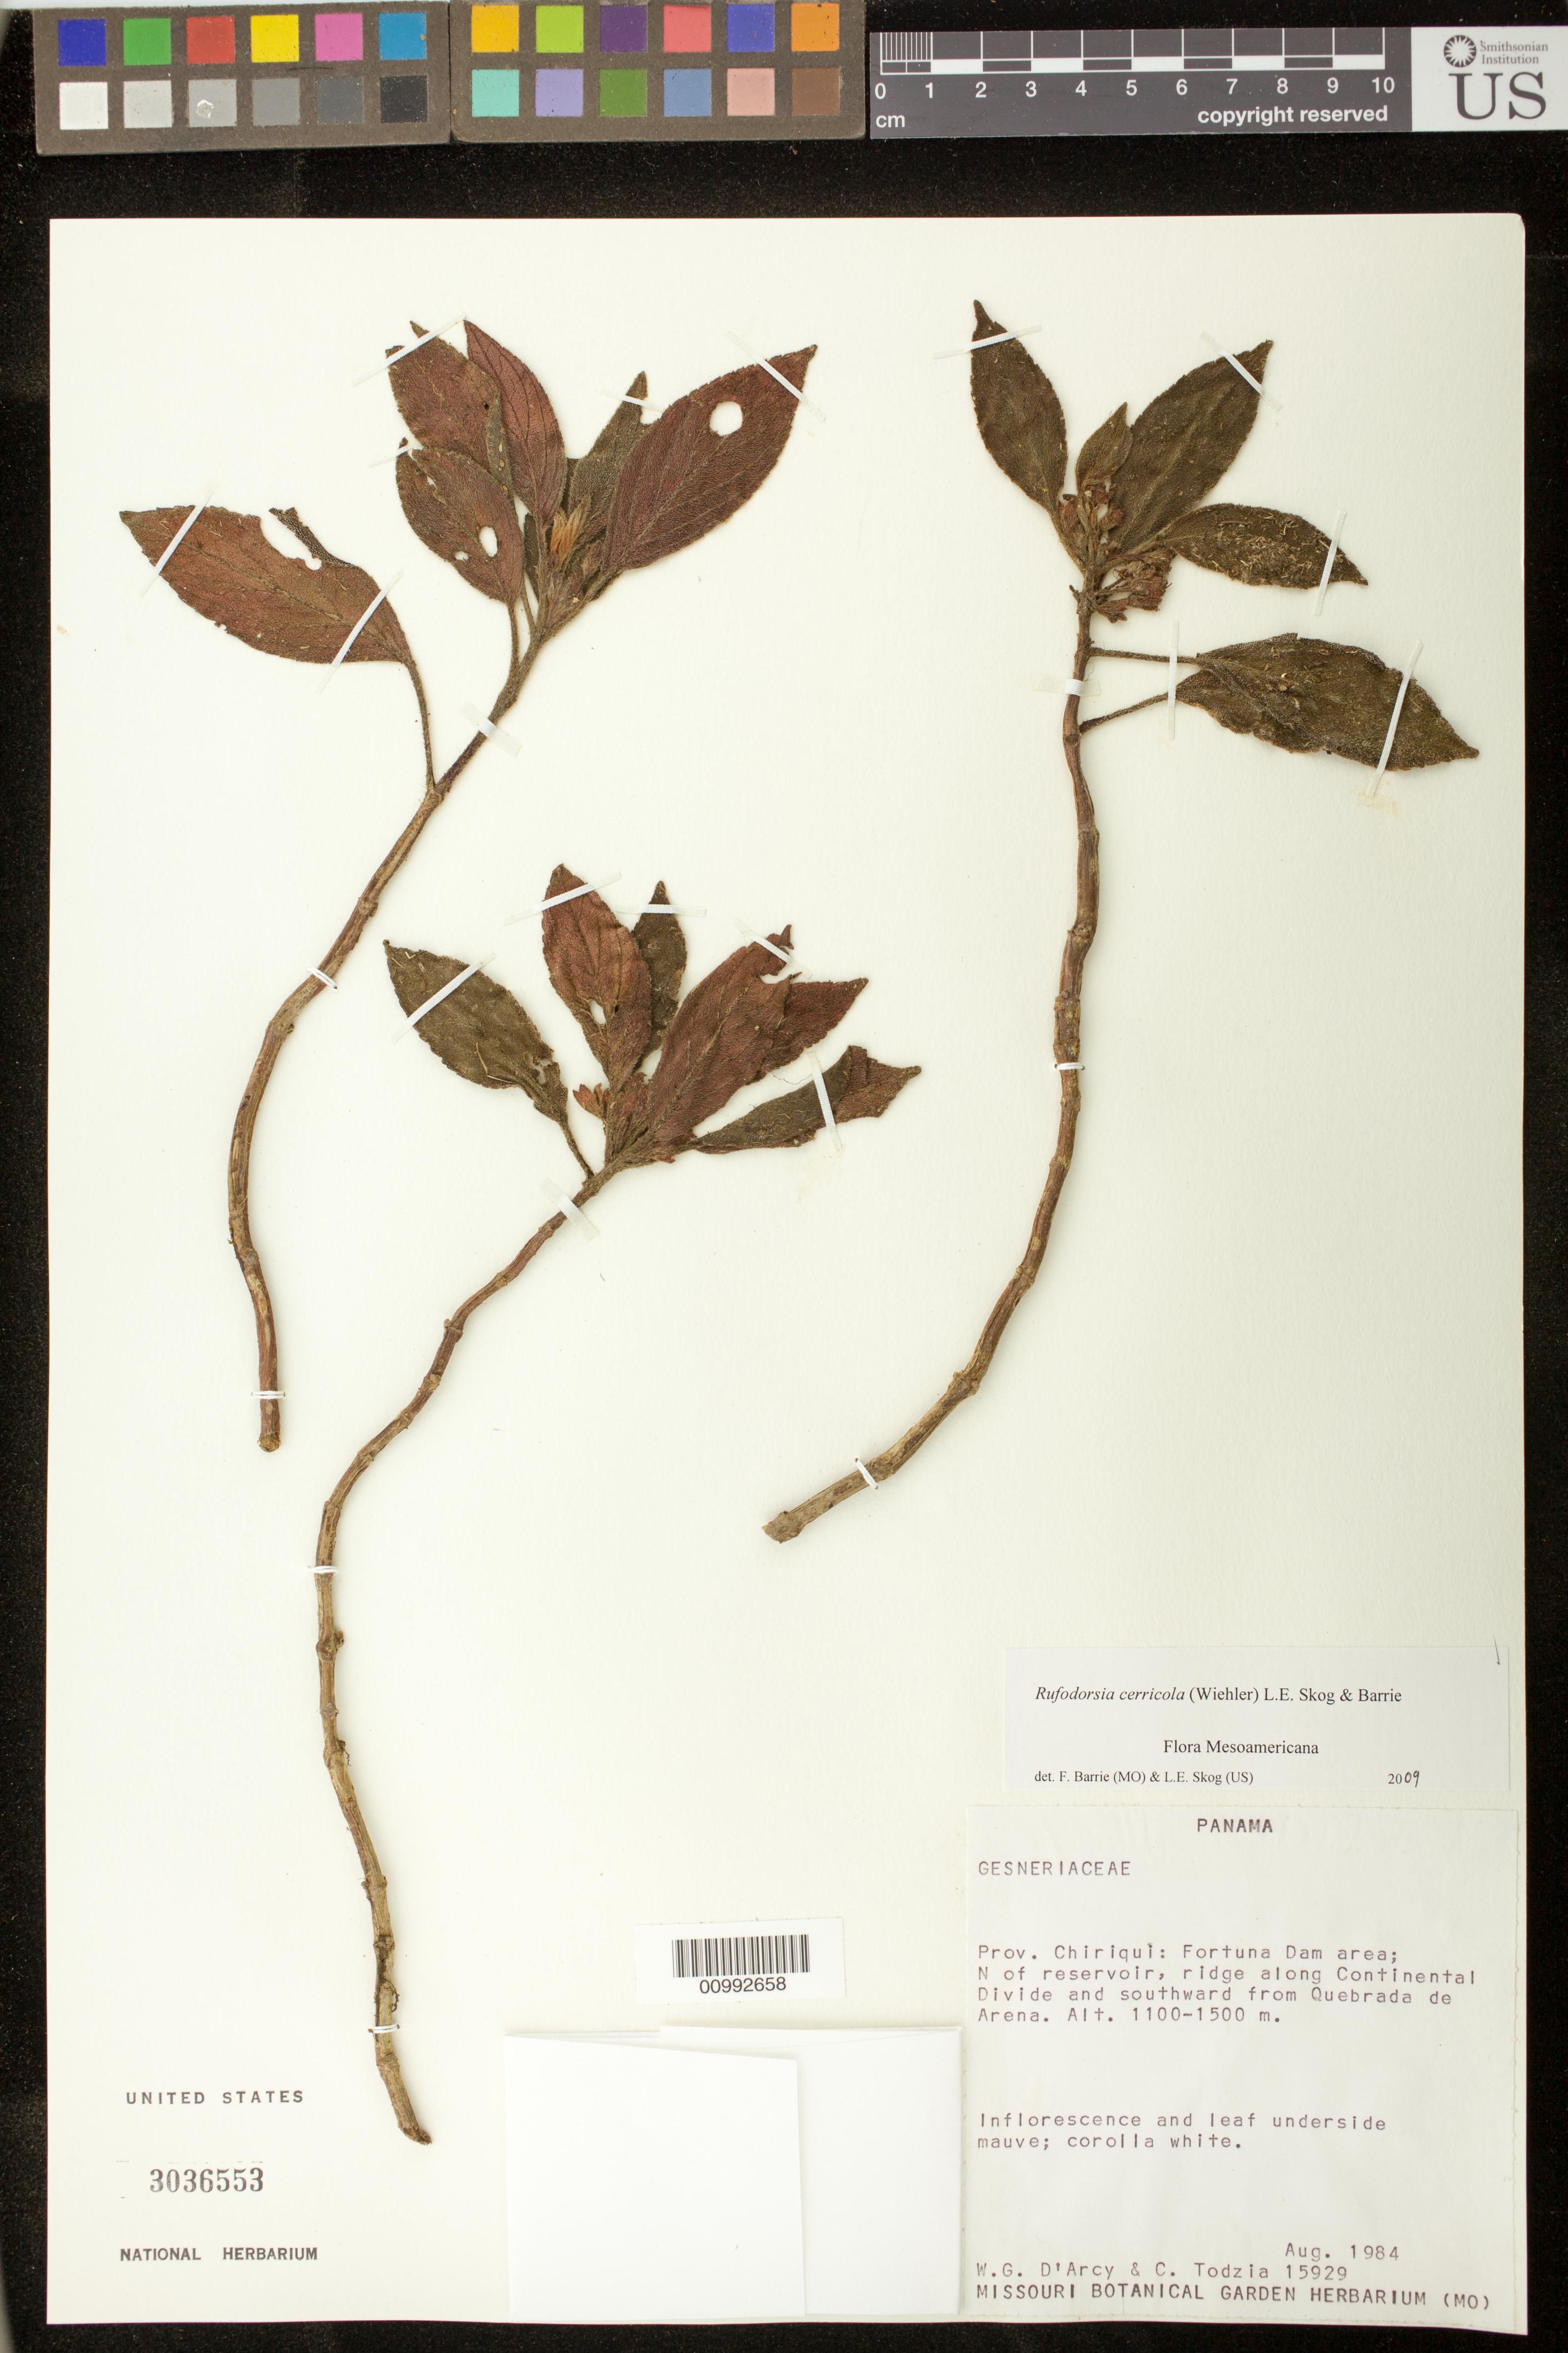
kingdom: Plantae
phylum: Tracheophyta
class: Magnoliopsida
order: Lamiales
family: Gesneriaceae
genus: Rufodorsia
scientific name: Rufodorsia cerricola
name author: (Wiehler) Kriebel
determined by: Barrie, F. R.; Skog, Laurence E.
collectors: W. G. D'Arcy & C. A. Todzia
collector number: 15929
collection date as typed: Aug 1984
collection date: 1984-08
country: Panama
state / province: Chiriquí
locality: Fortuna Dam area; N of reservoir, ridge along Continental Divide and southward from Quebrada de Arena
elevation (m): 1100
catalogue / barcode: US 3036553